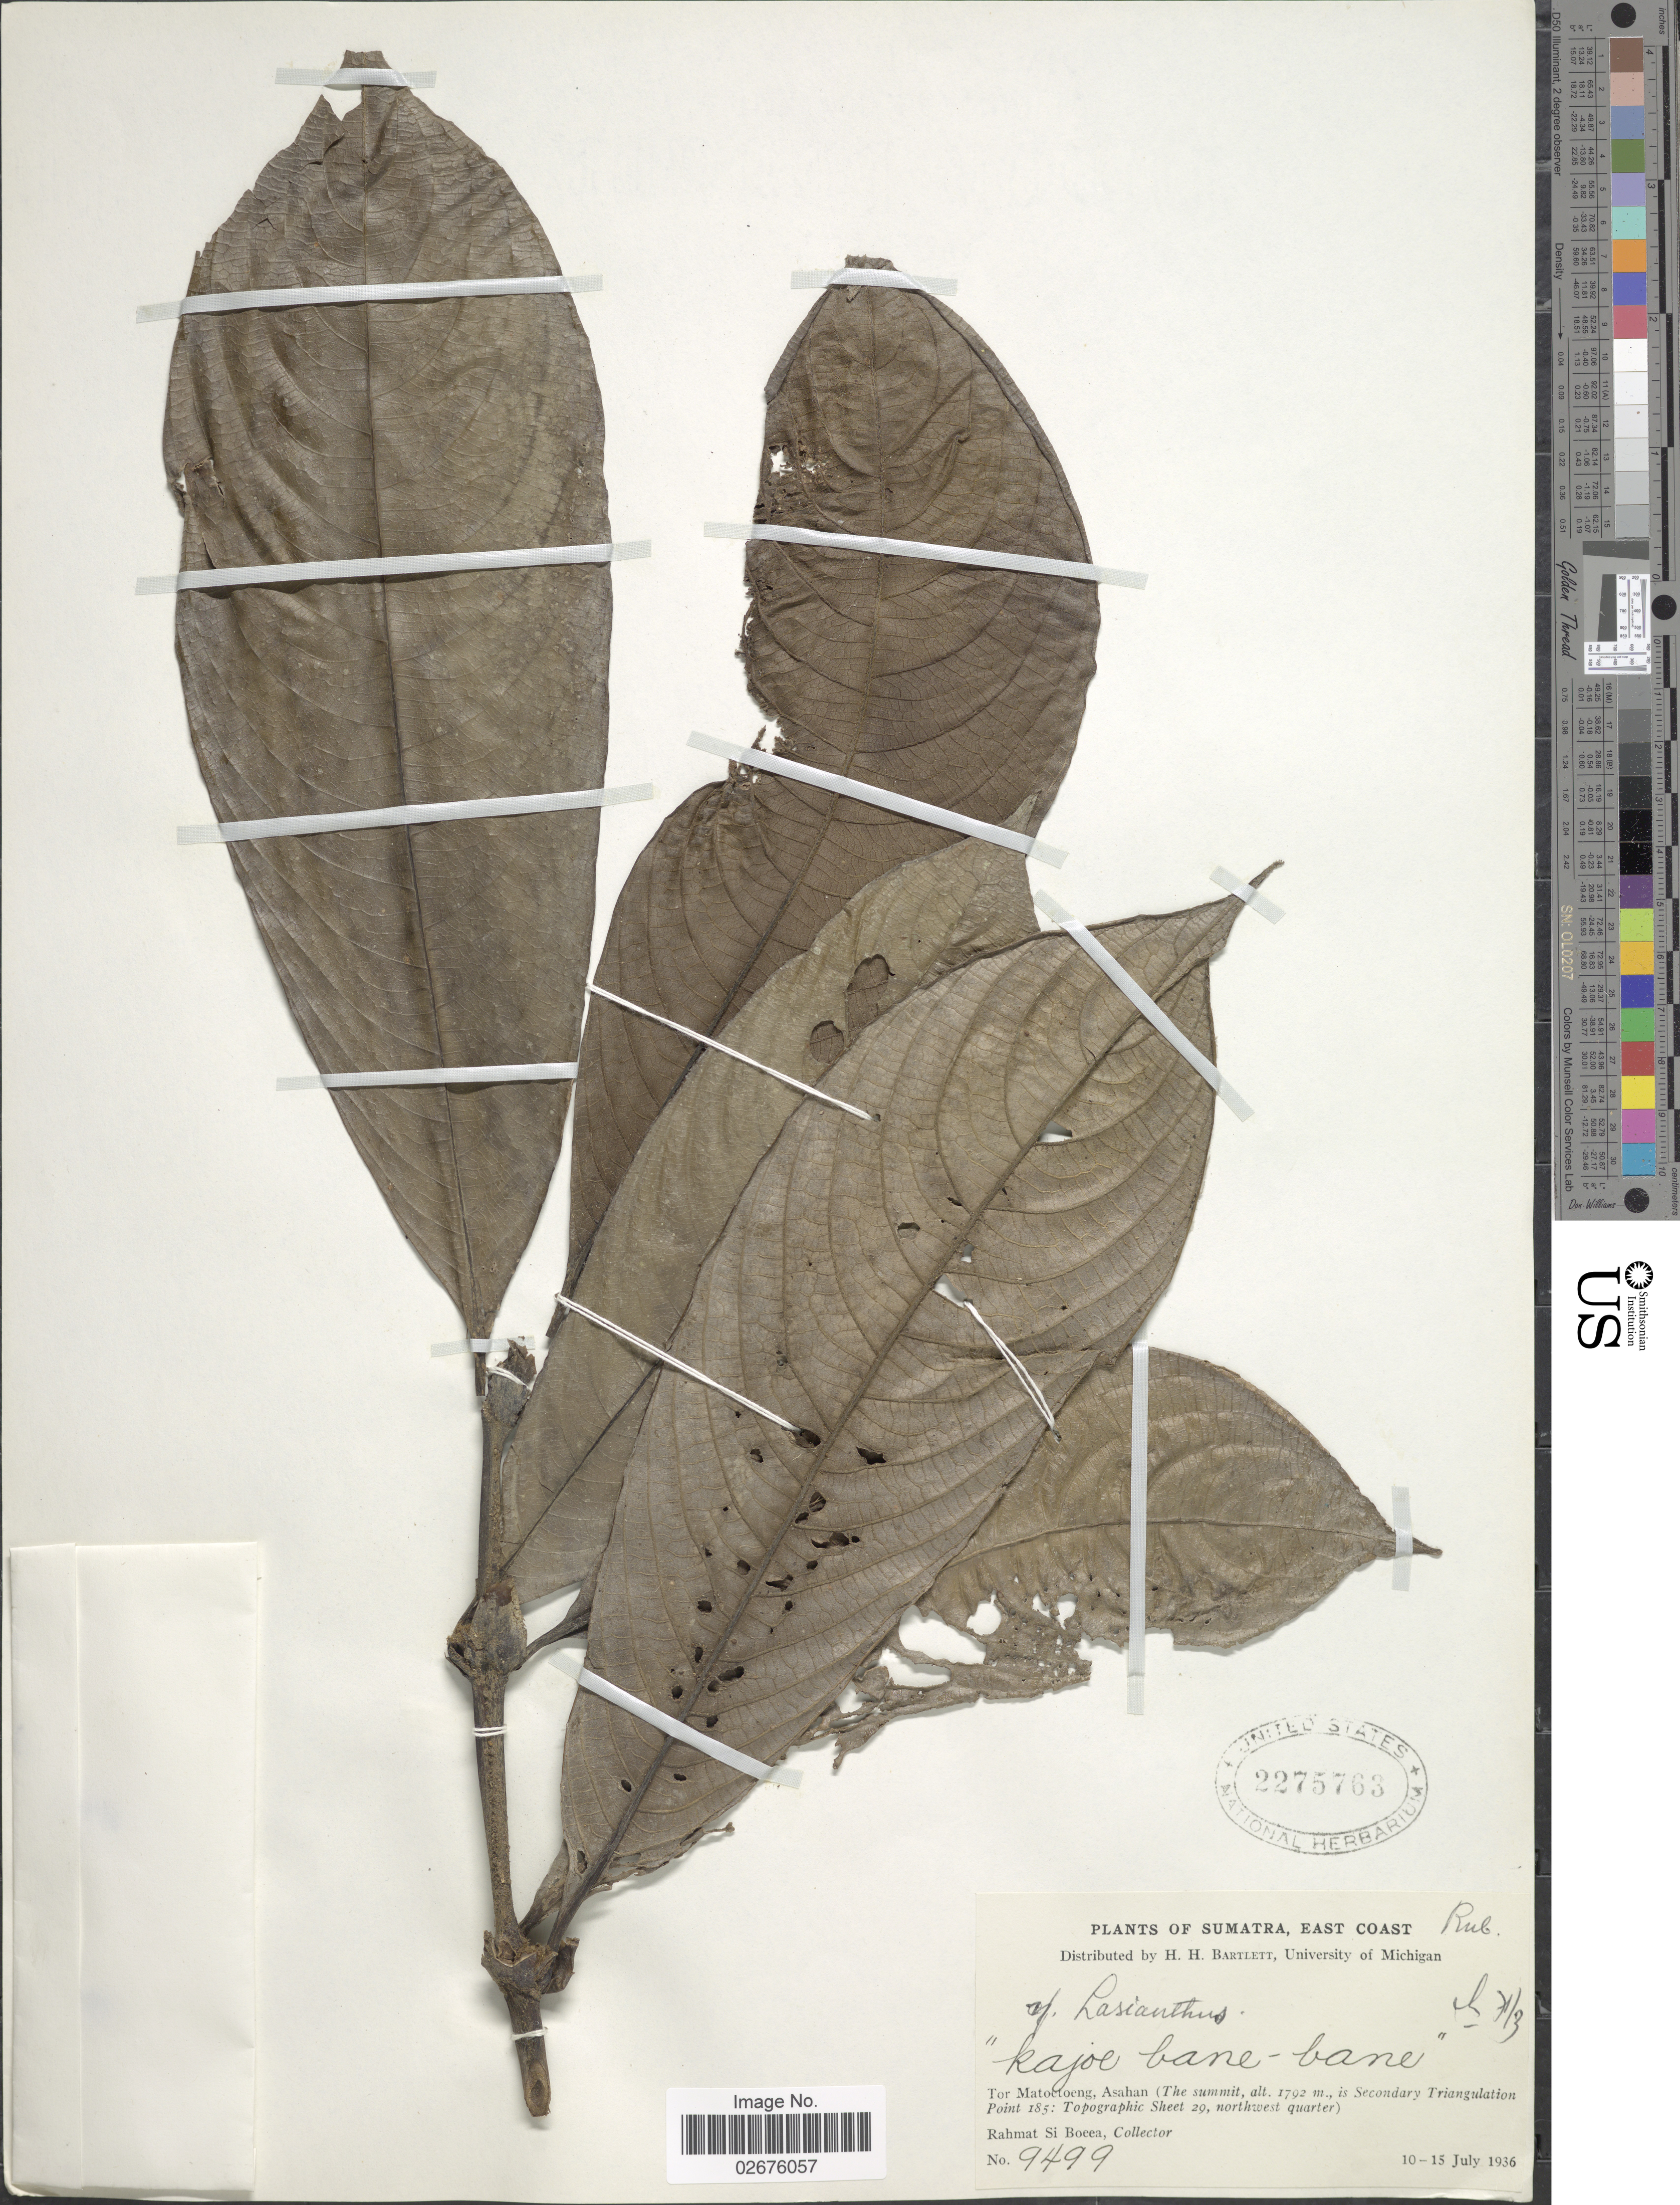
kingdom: Plantae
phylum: Tracheophyta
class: Magnoliopsida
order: Gentianales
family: Rubiaceae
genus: Lasianthus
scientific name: Lasianthus sp.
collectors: Rahmat Si Boeea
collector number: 9499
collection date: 1936-07-10/1936-07-15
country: Indonesia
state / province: Sumatra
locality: East Coast. Tor Matoetoeng, Asahan (The summit, is Secondary Triangulation Point 185: Topographic Sheet 29, northwest quarter)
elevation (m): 1792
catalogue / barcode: US 2275763